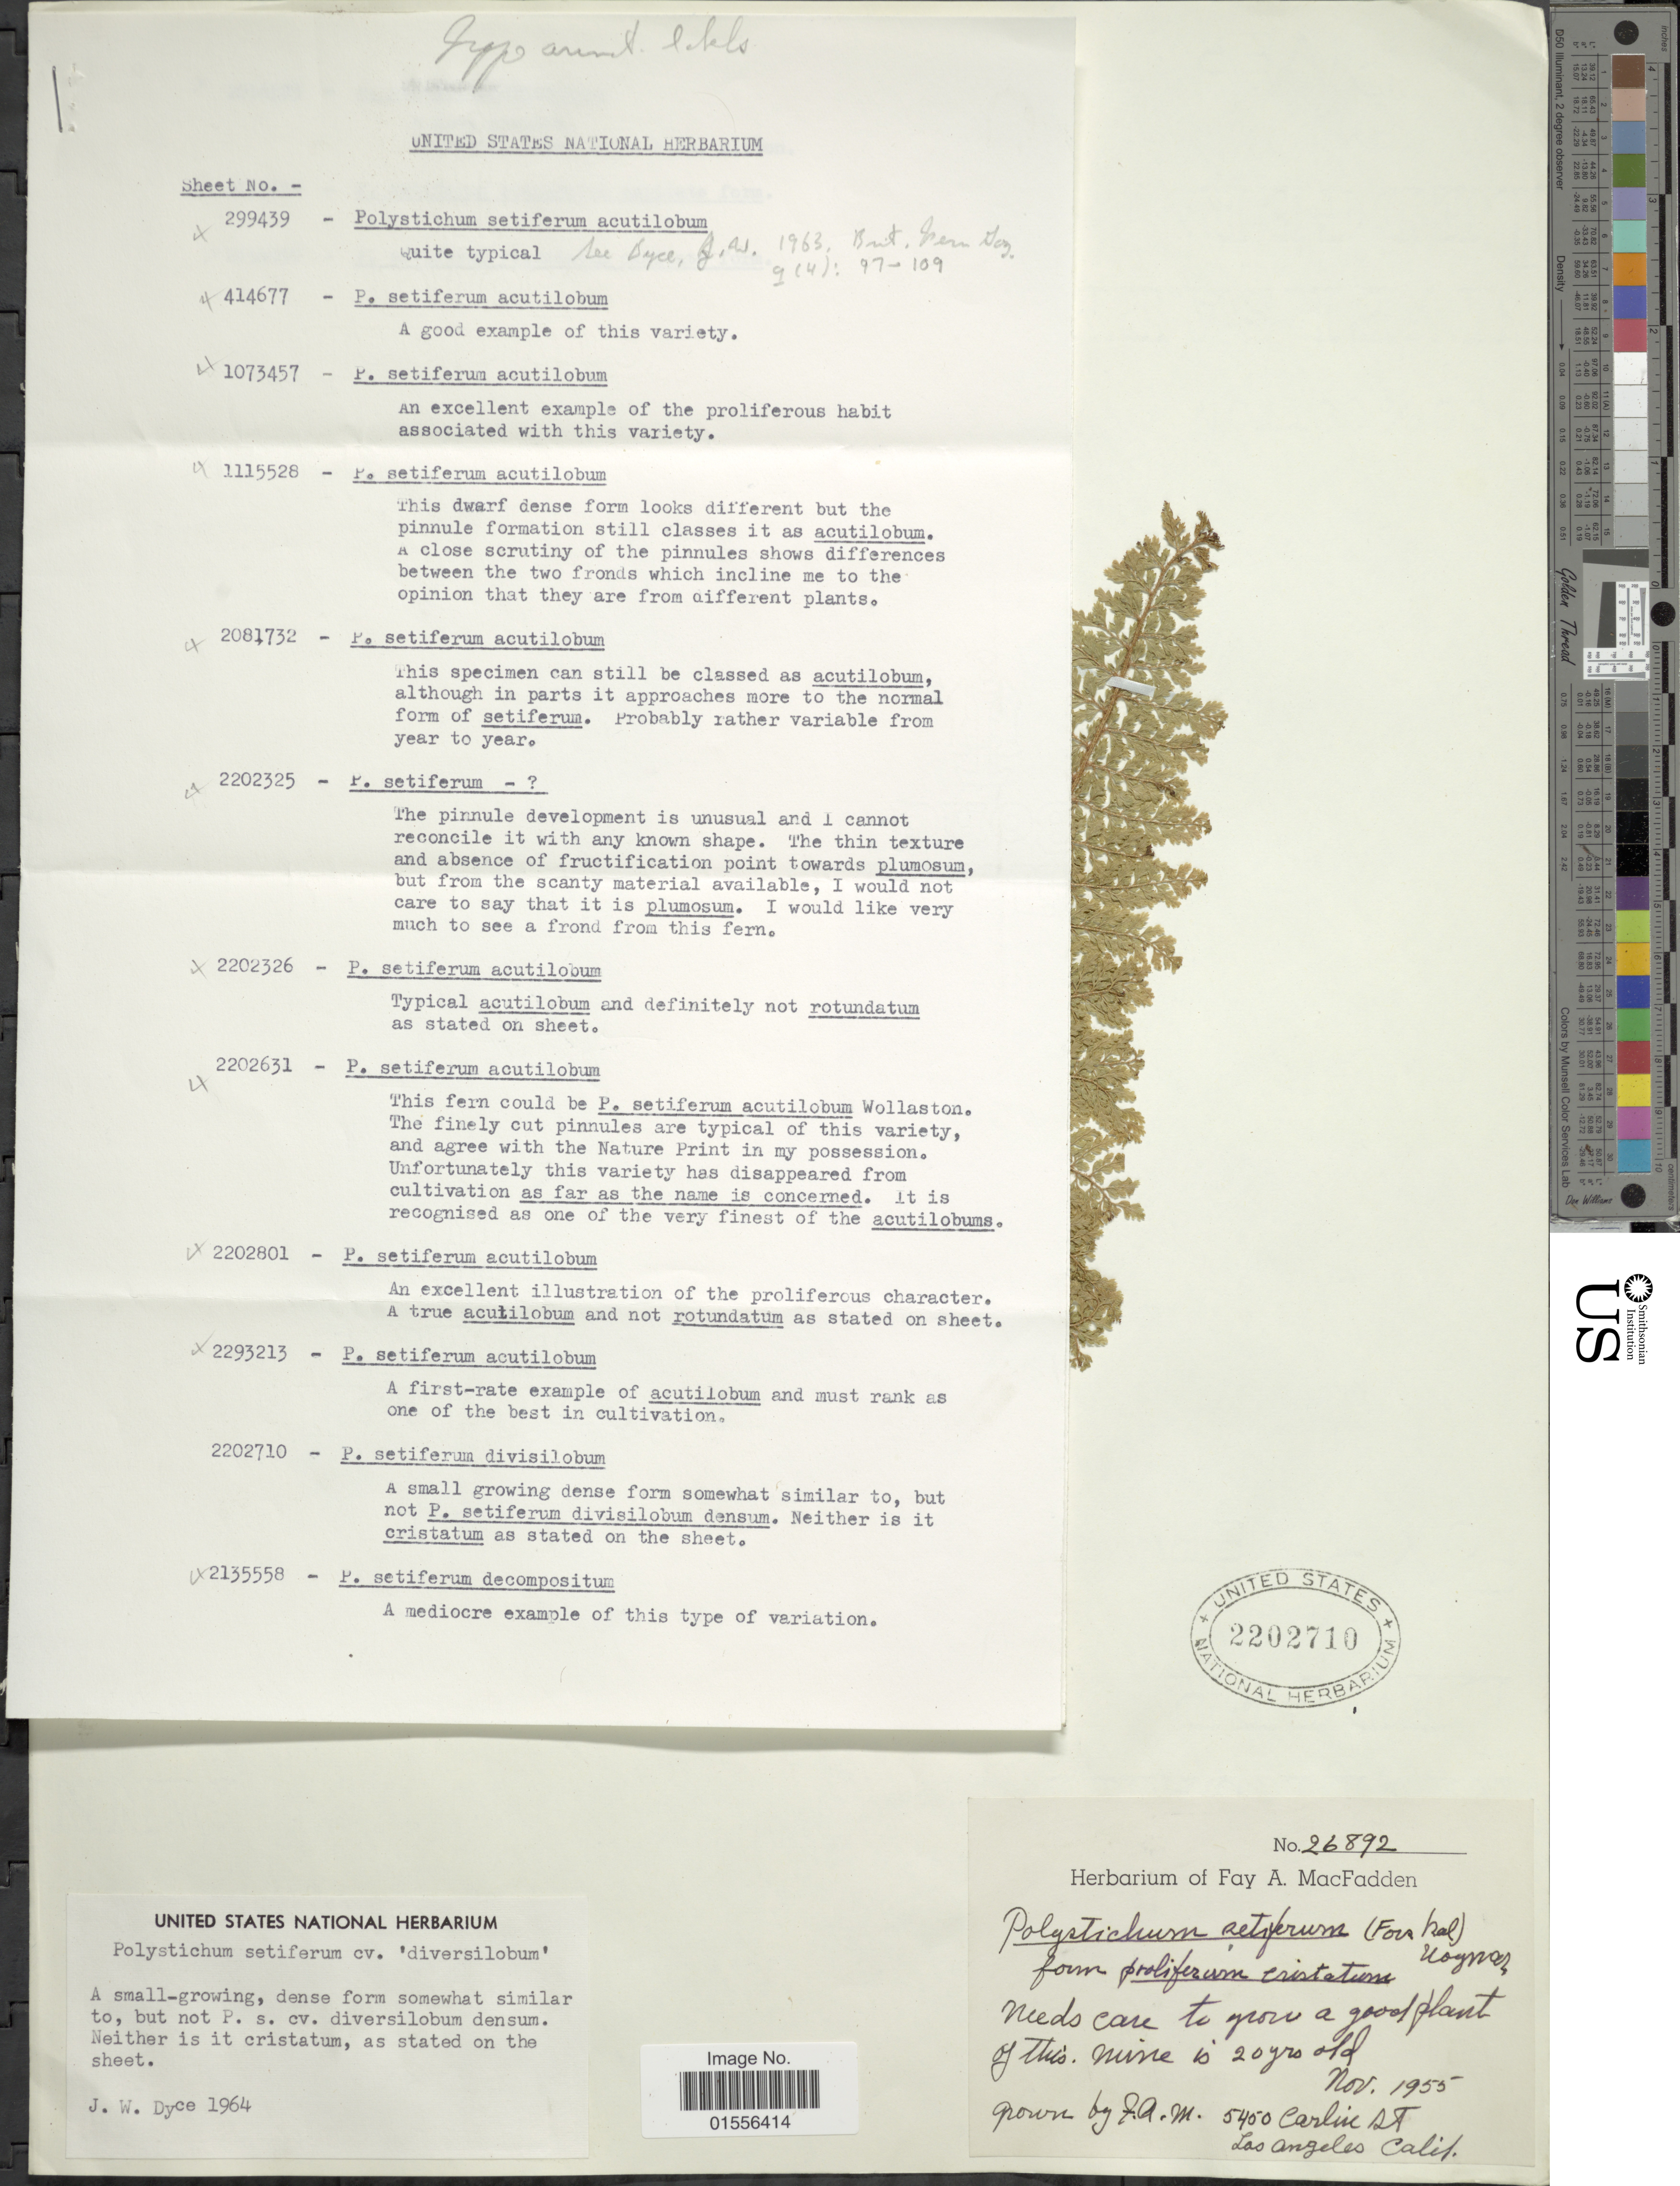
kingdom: Plantae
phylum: Tracheophyta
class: Polypodiopsida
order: Polypodiales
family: Dryopteridaceae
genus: Polystichum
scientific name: Polystichum setiferum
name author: (Forssk.) Moore ex Woynar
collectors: F. MacFadden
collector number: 26892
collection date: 1955-11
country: United States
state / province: California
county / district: Los Angeles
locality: Carline St Los Angeles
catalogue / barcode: US 2202710